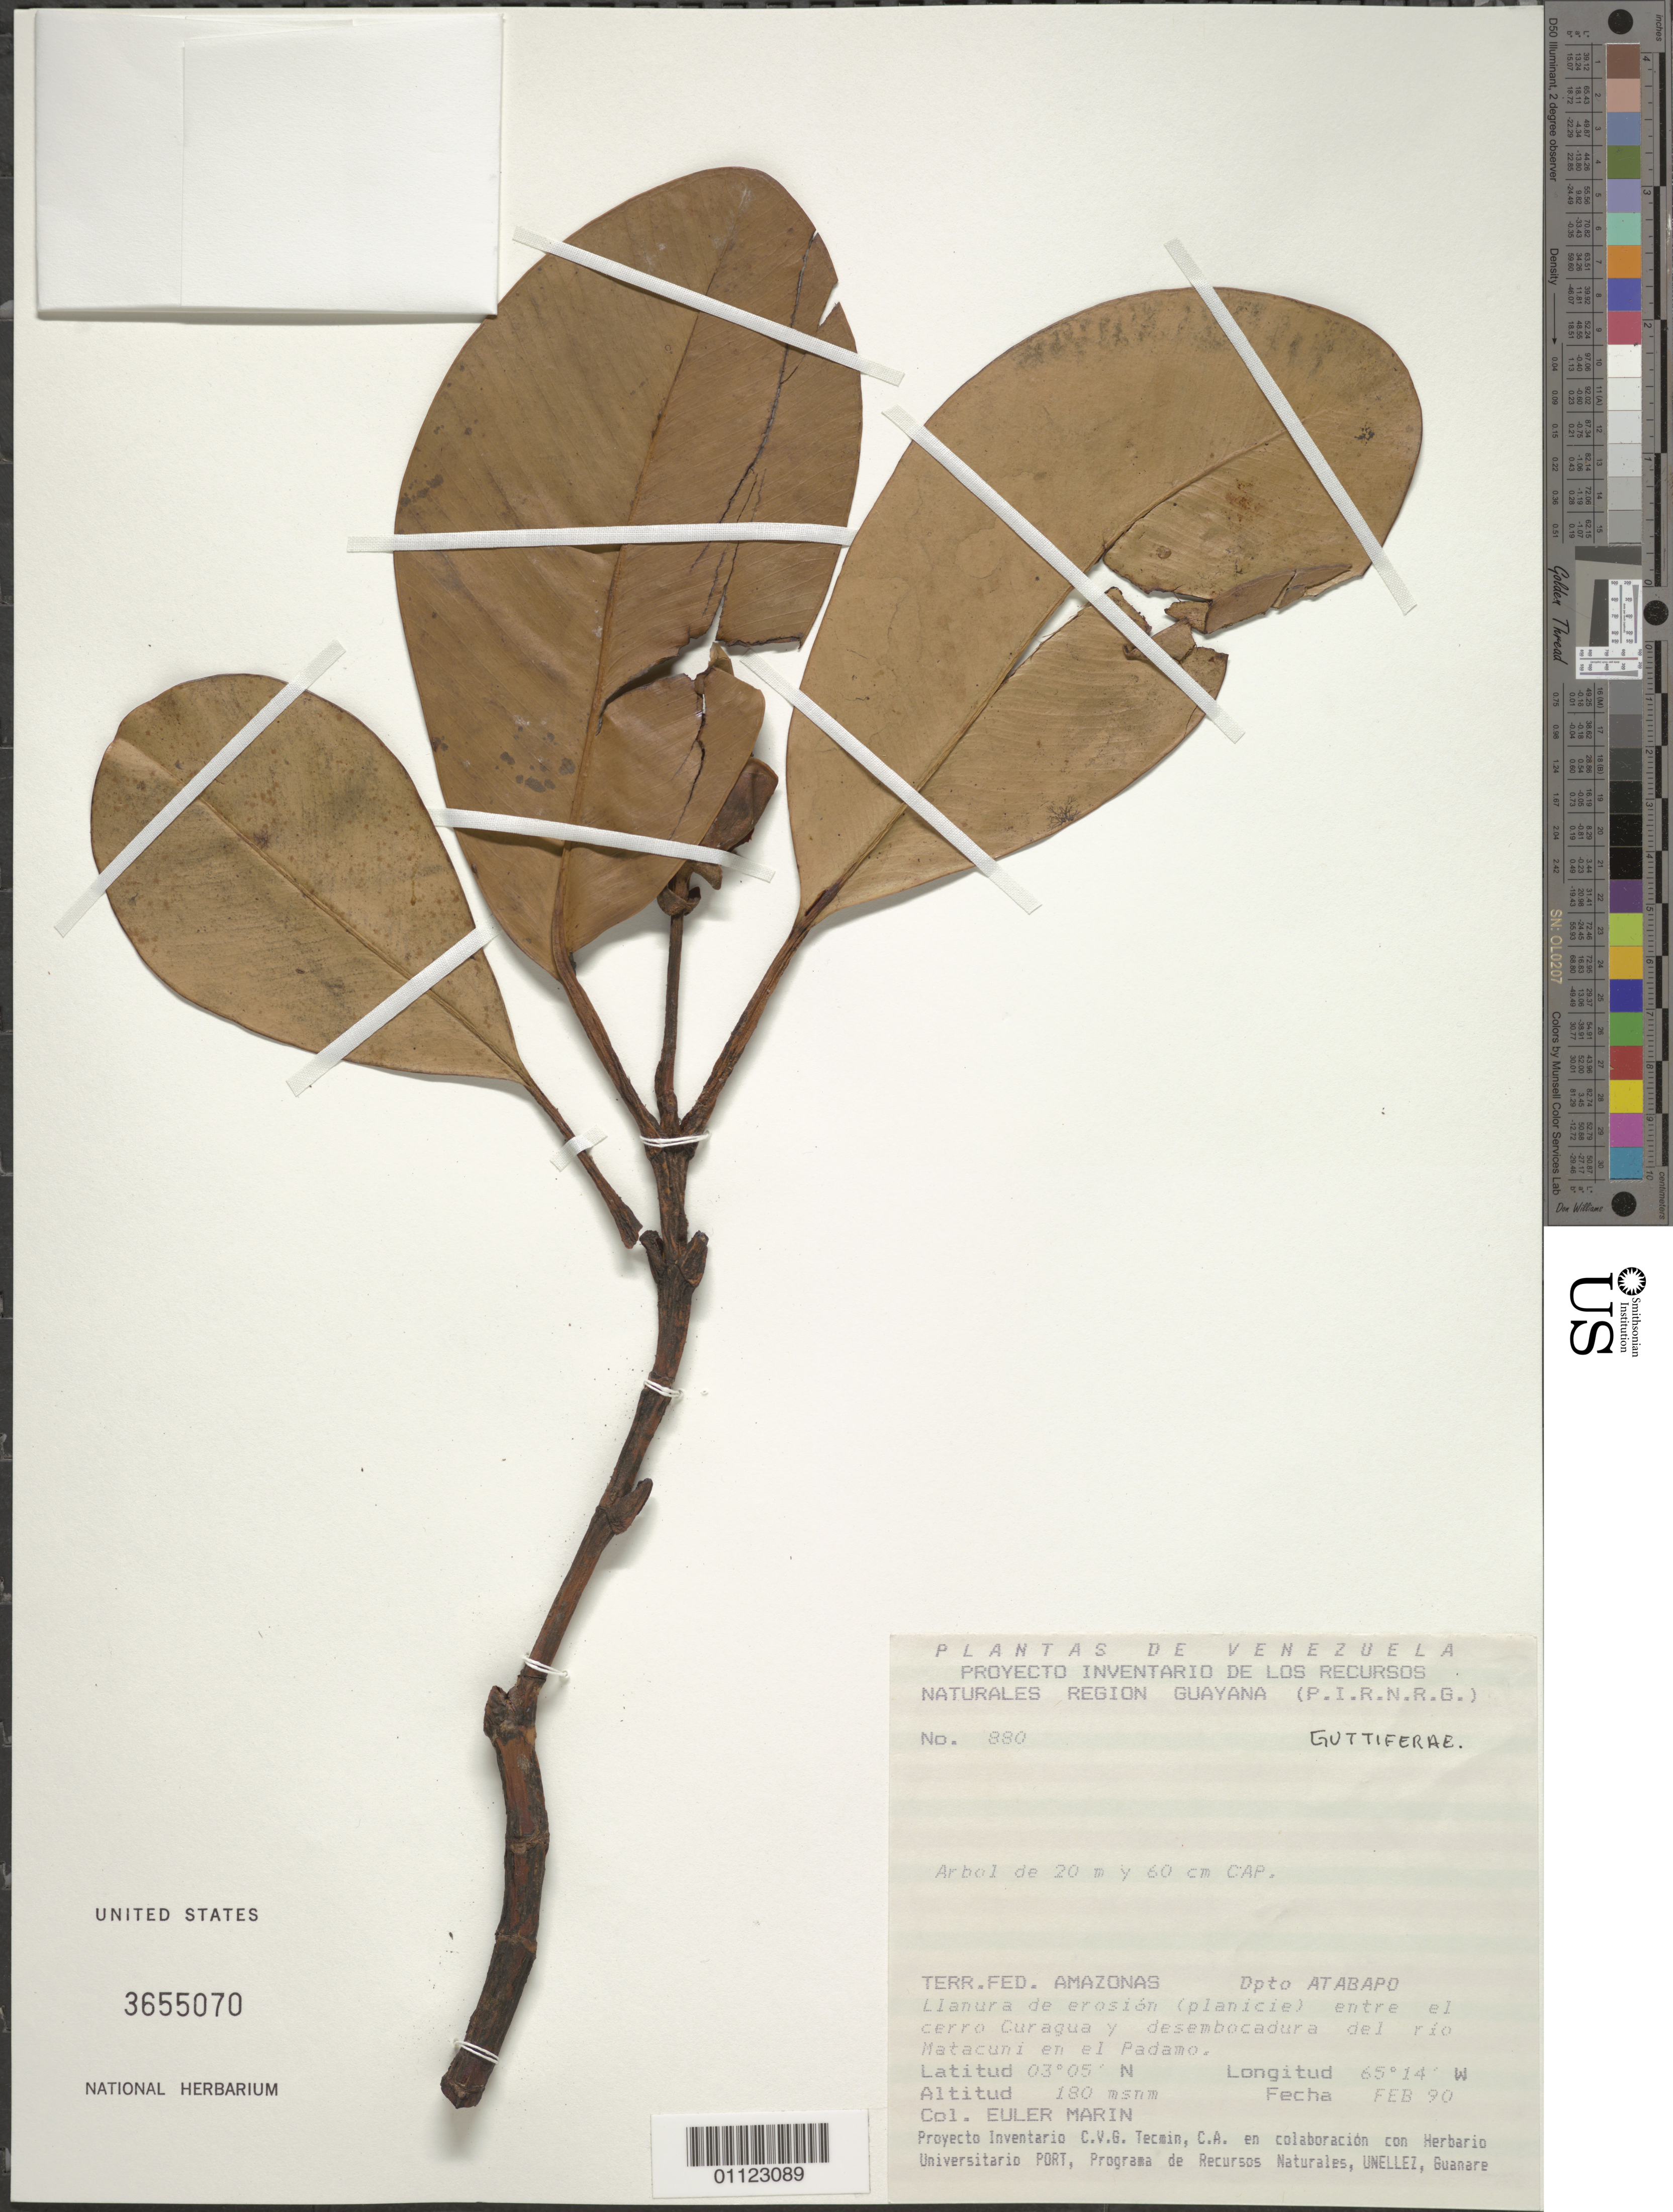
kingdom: Plantae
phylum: Tracheophyta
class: Magnoliopsida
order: Malpighiales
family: Clusiaceae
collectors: E. Marin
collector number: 880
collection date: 1990-02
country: Venezuela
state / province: Amazonas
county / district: Atabapo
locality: entre el cerro Curagua y desembocadura del rio Matacuni en el Padamo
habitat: Llanrua de erosion (planicie)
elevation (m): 180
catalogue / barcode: US 3655070